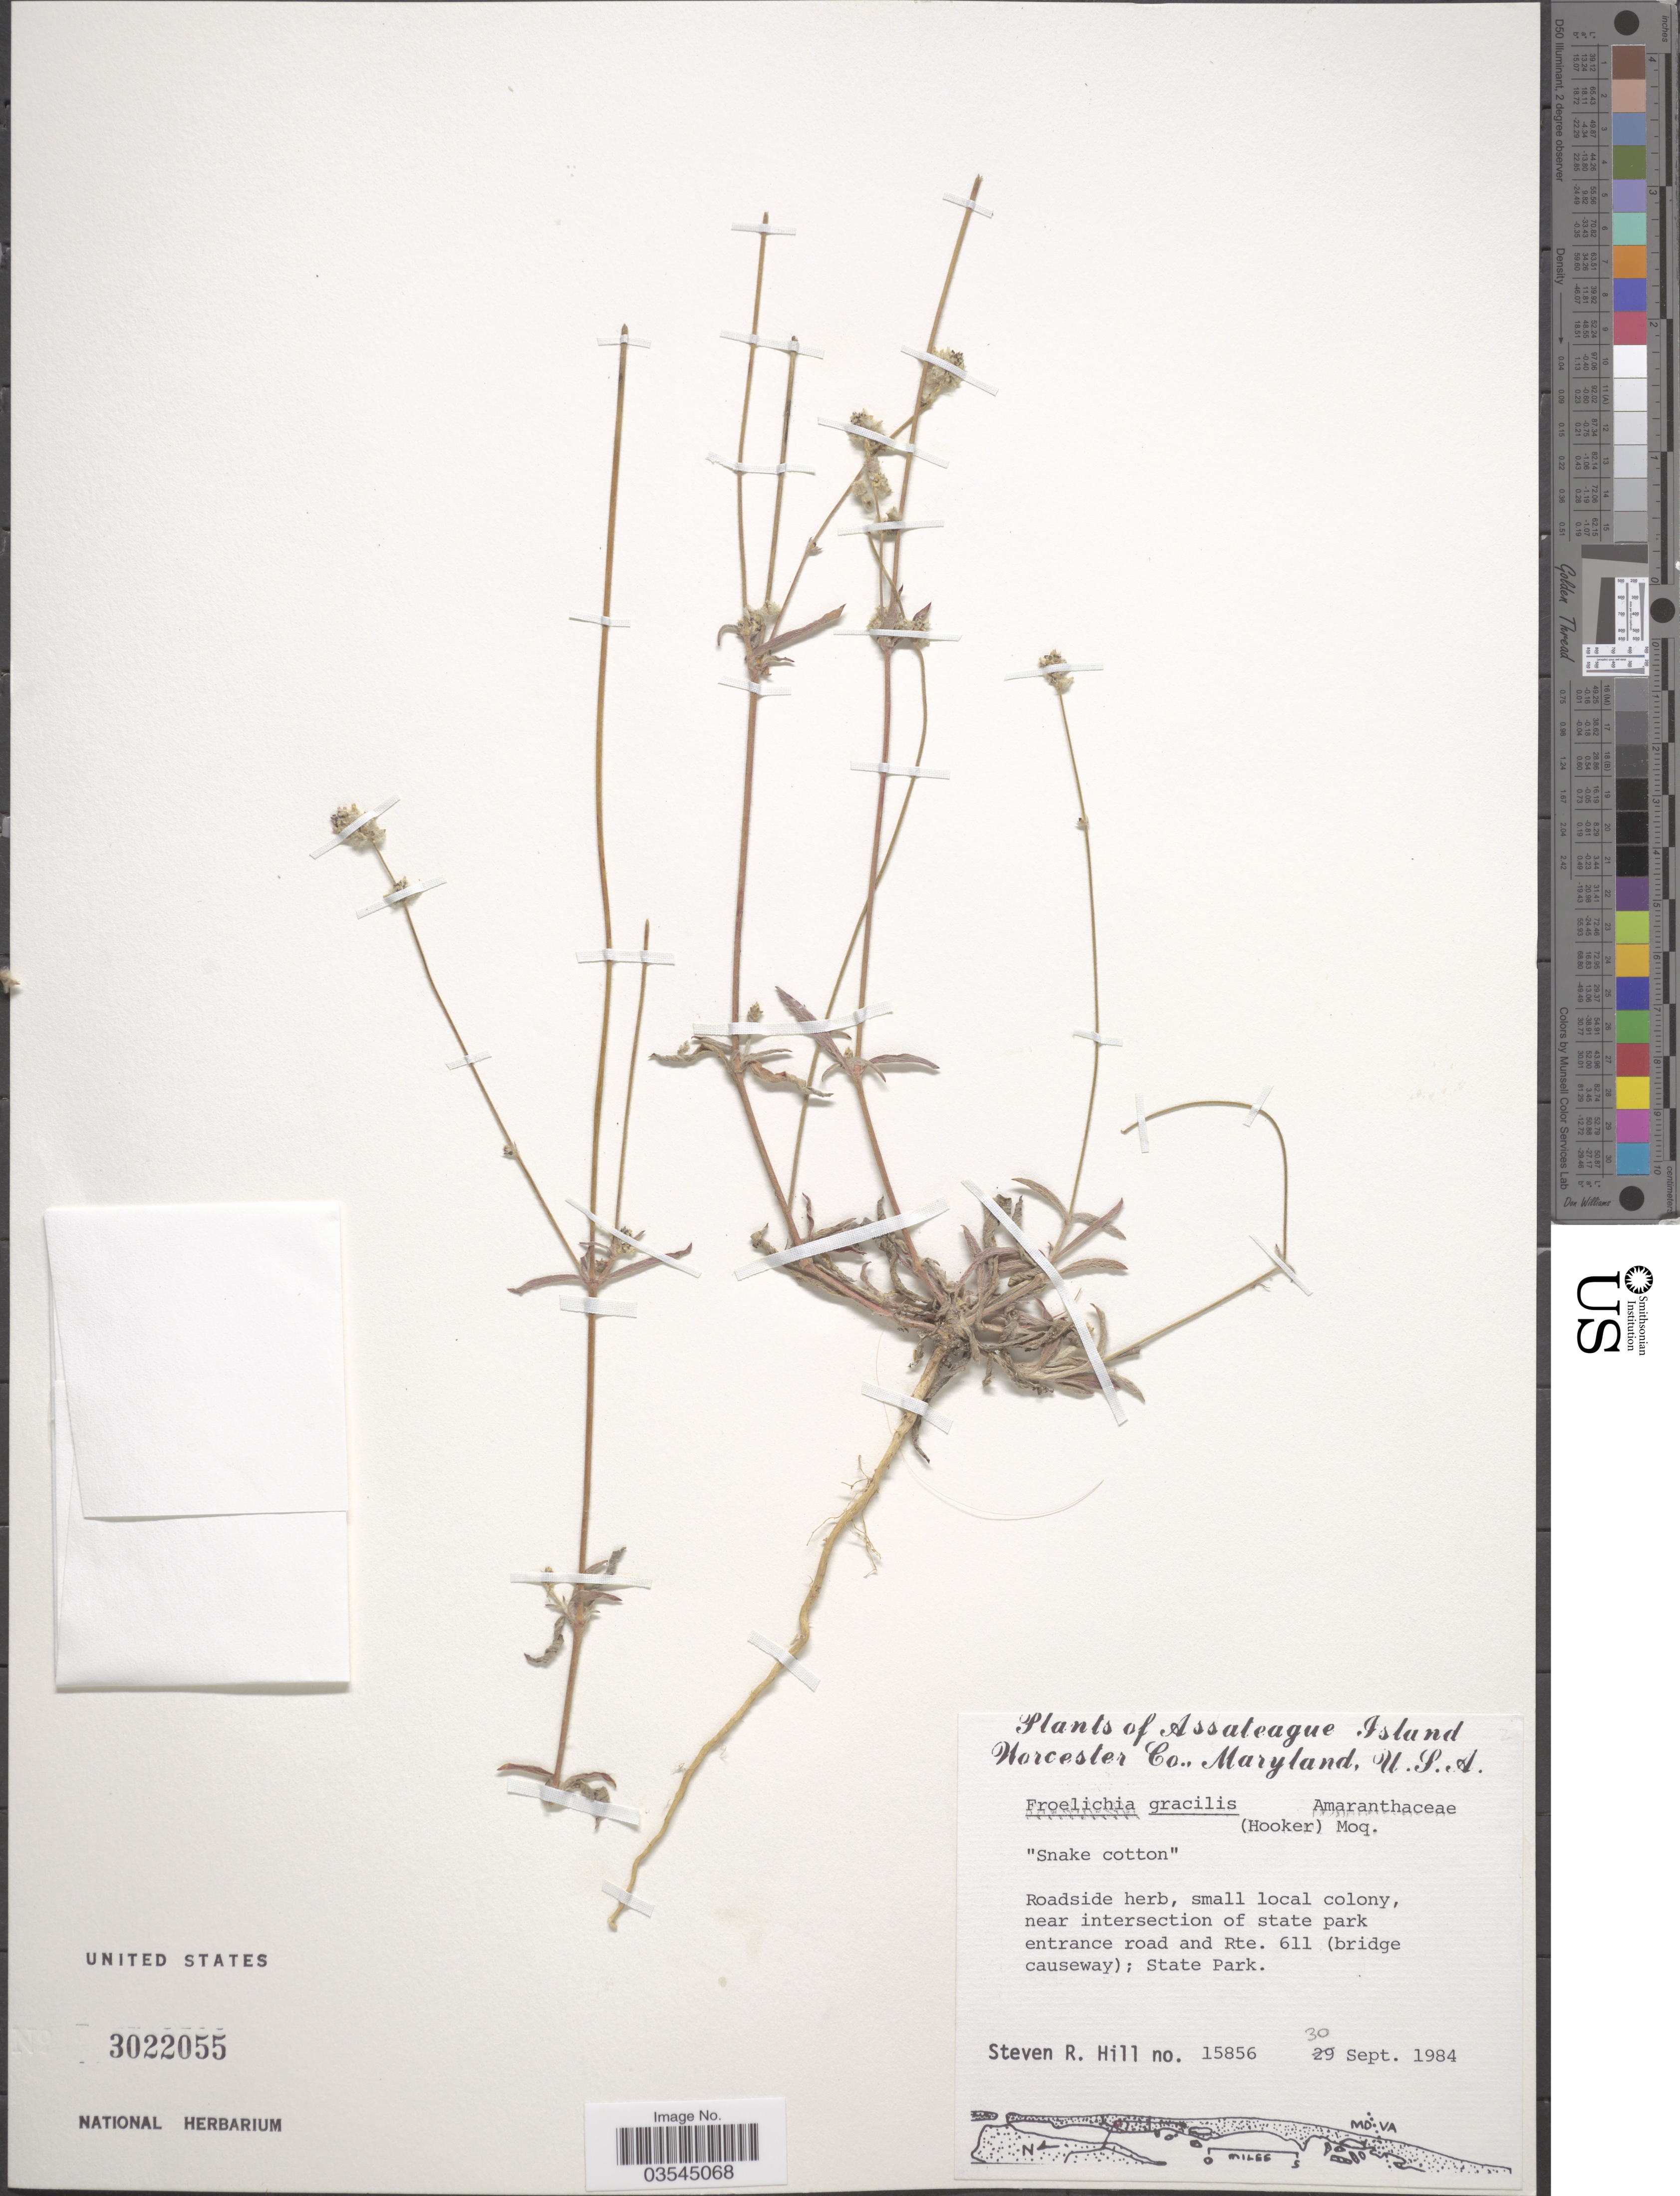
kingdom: Plantae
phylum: Tracheophyta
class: Magnoliopsida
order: Caryophyllales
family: Amaranthaceae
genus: Froelichia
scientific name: Froelichia gracilis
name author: (Hook.) Moq.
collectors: S. R. Hill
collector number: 15856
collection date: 1984-09-30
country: United States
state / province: Maryland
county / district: Worcester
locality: Assateague Island. Worcester Co. Near intersection of state park entrance road and Rte. 611 (bridge causeway); State Park.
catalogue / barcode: US 3022055